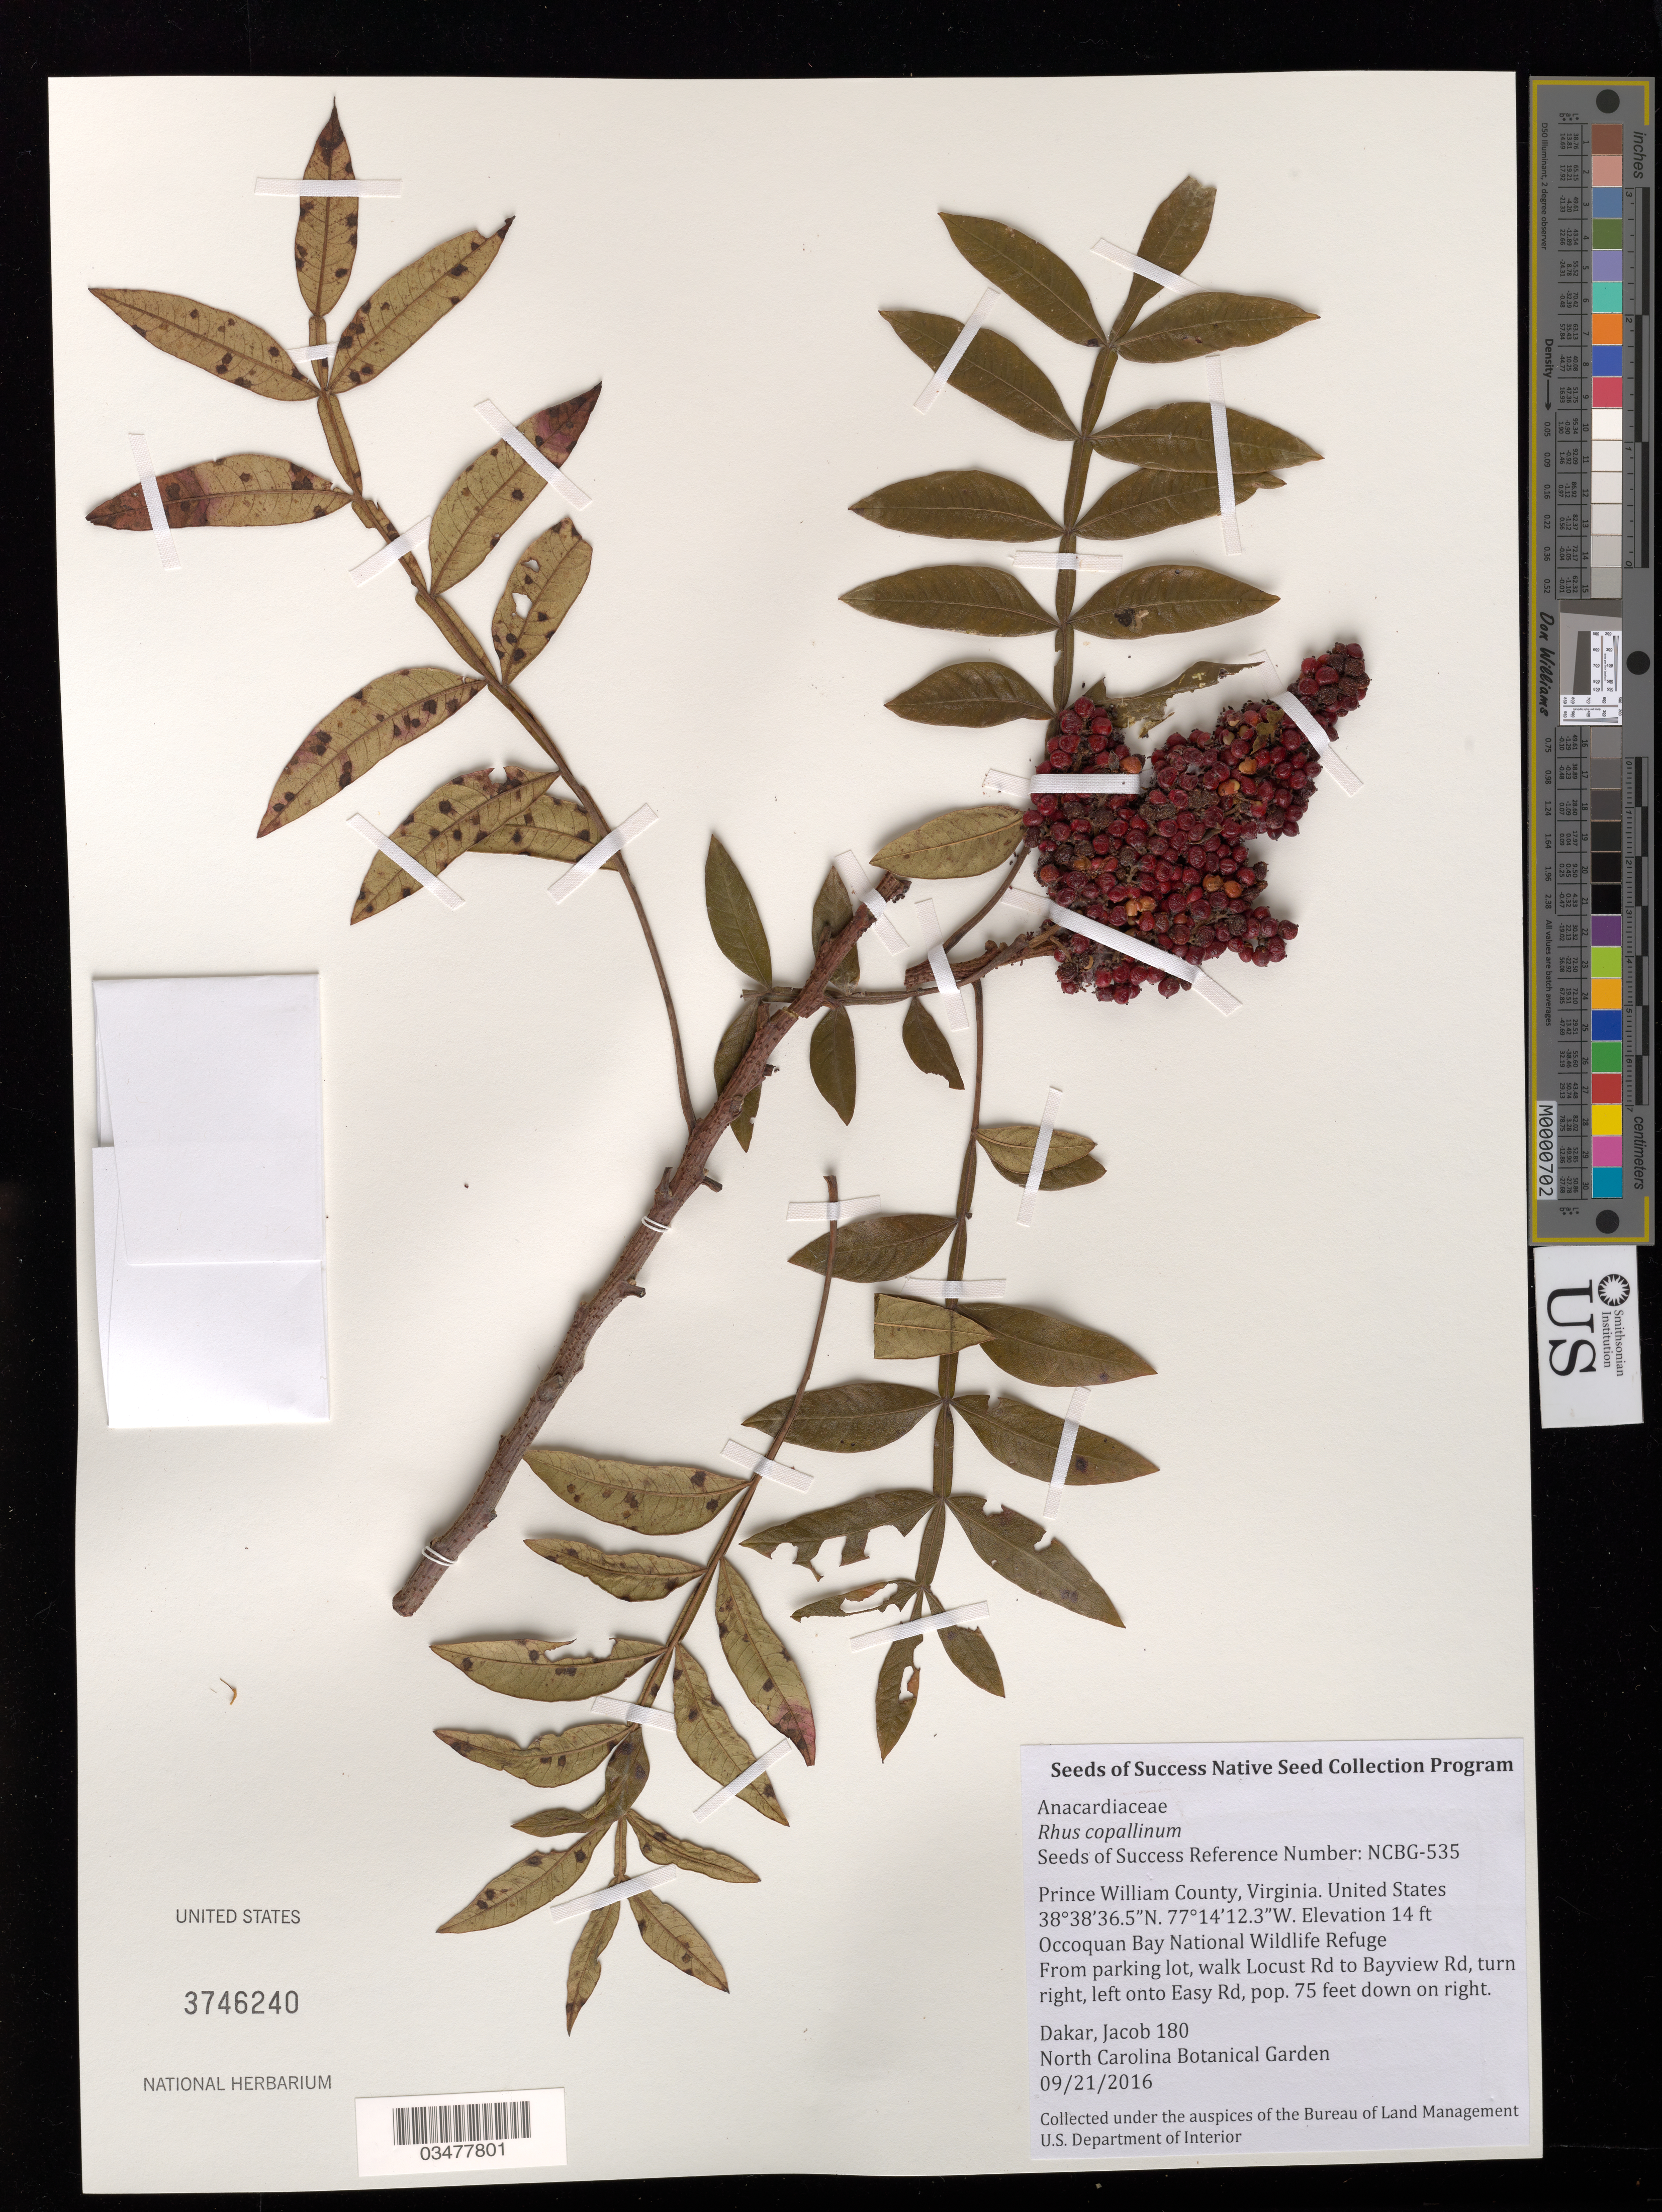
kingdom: Plantae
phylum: Tracheophyta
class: Magnoliopsida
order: Sapindales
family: Anacardiaceae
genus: Rhus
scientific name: Rhus copallinum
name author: L.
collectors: J. Dakar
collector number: NCBG-535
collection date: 2016-09-21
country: United States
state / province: Virginia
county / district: Prince William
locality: Occoquan Bay National Wildlife Refuge, Easy Rd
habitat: Meadow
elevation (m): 4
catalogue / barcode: US 3746240